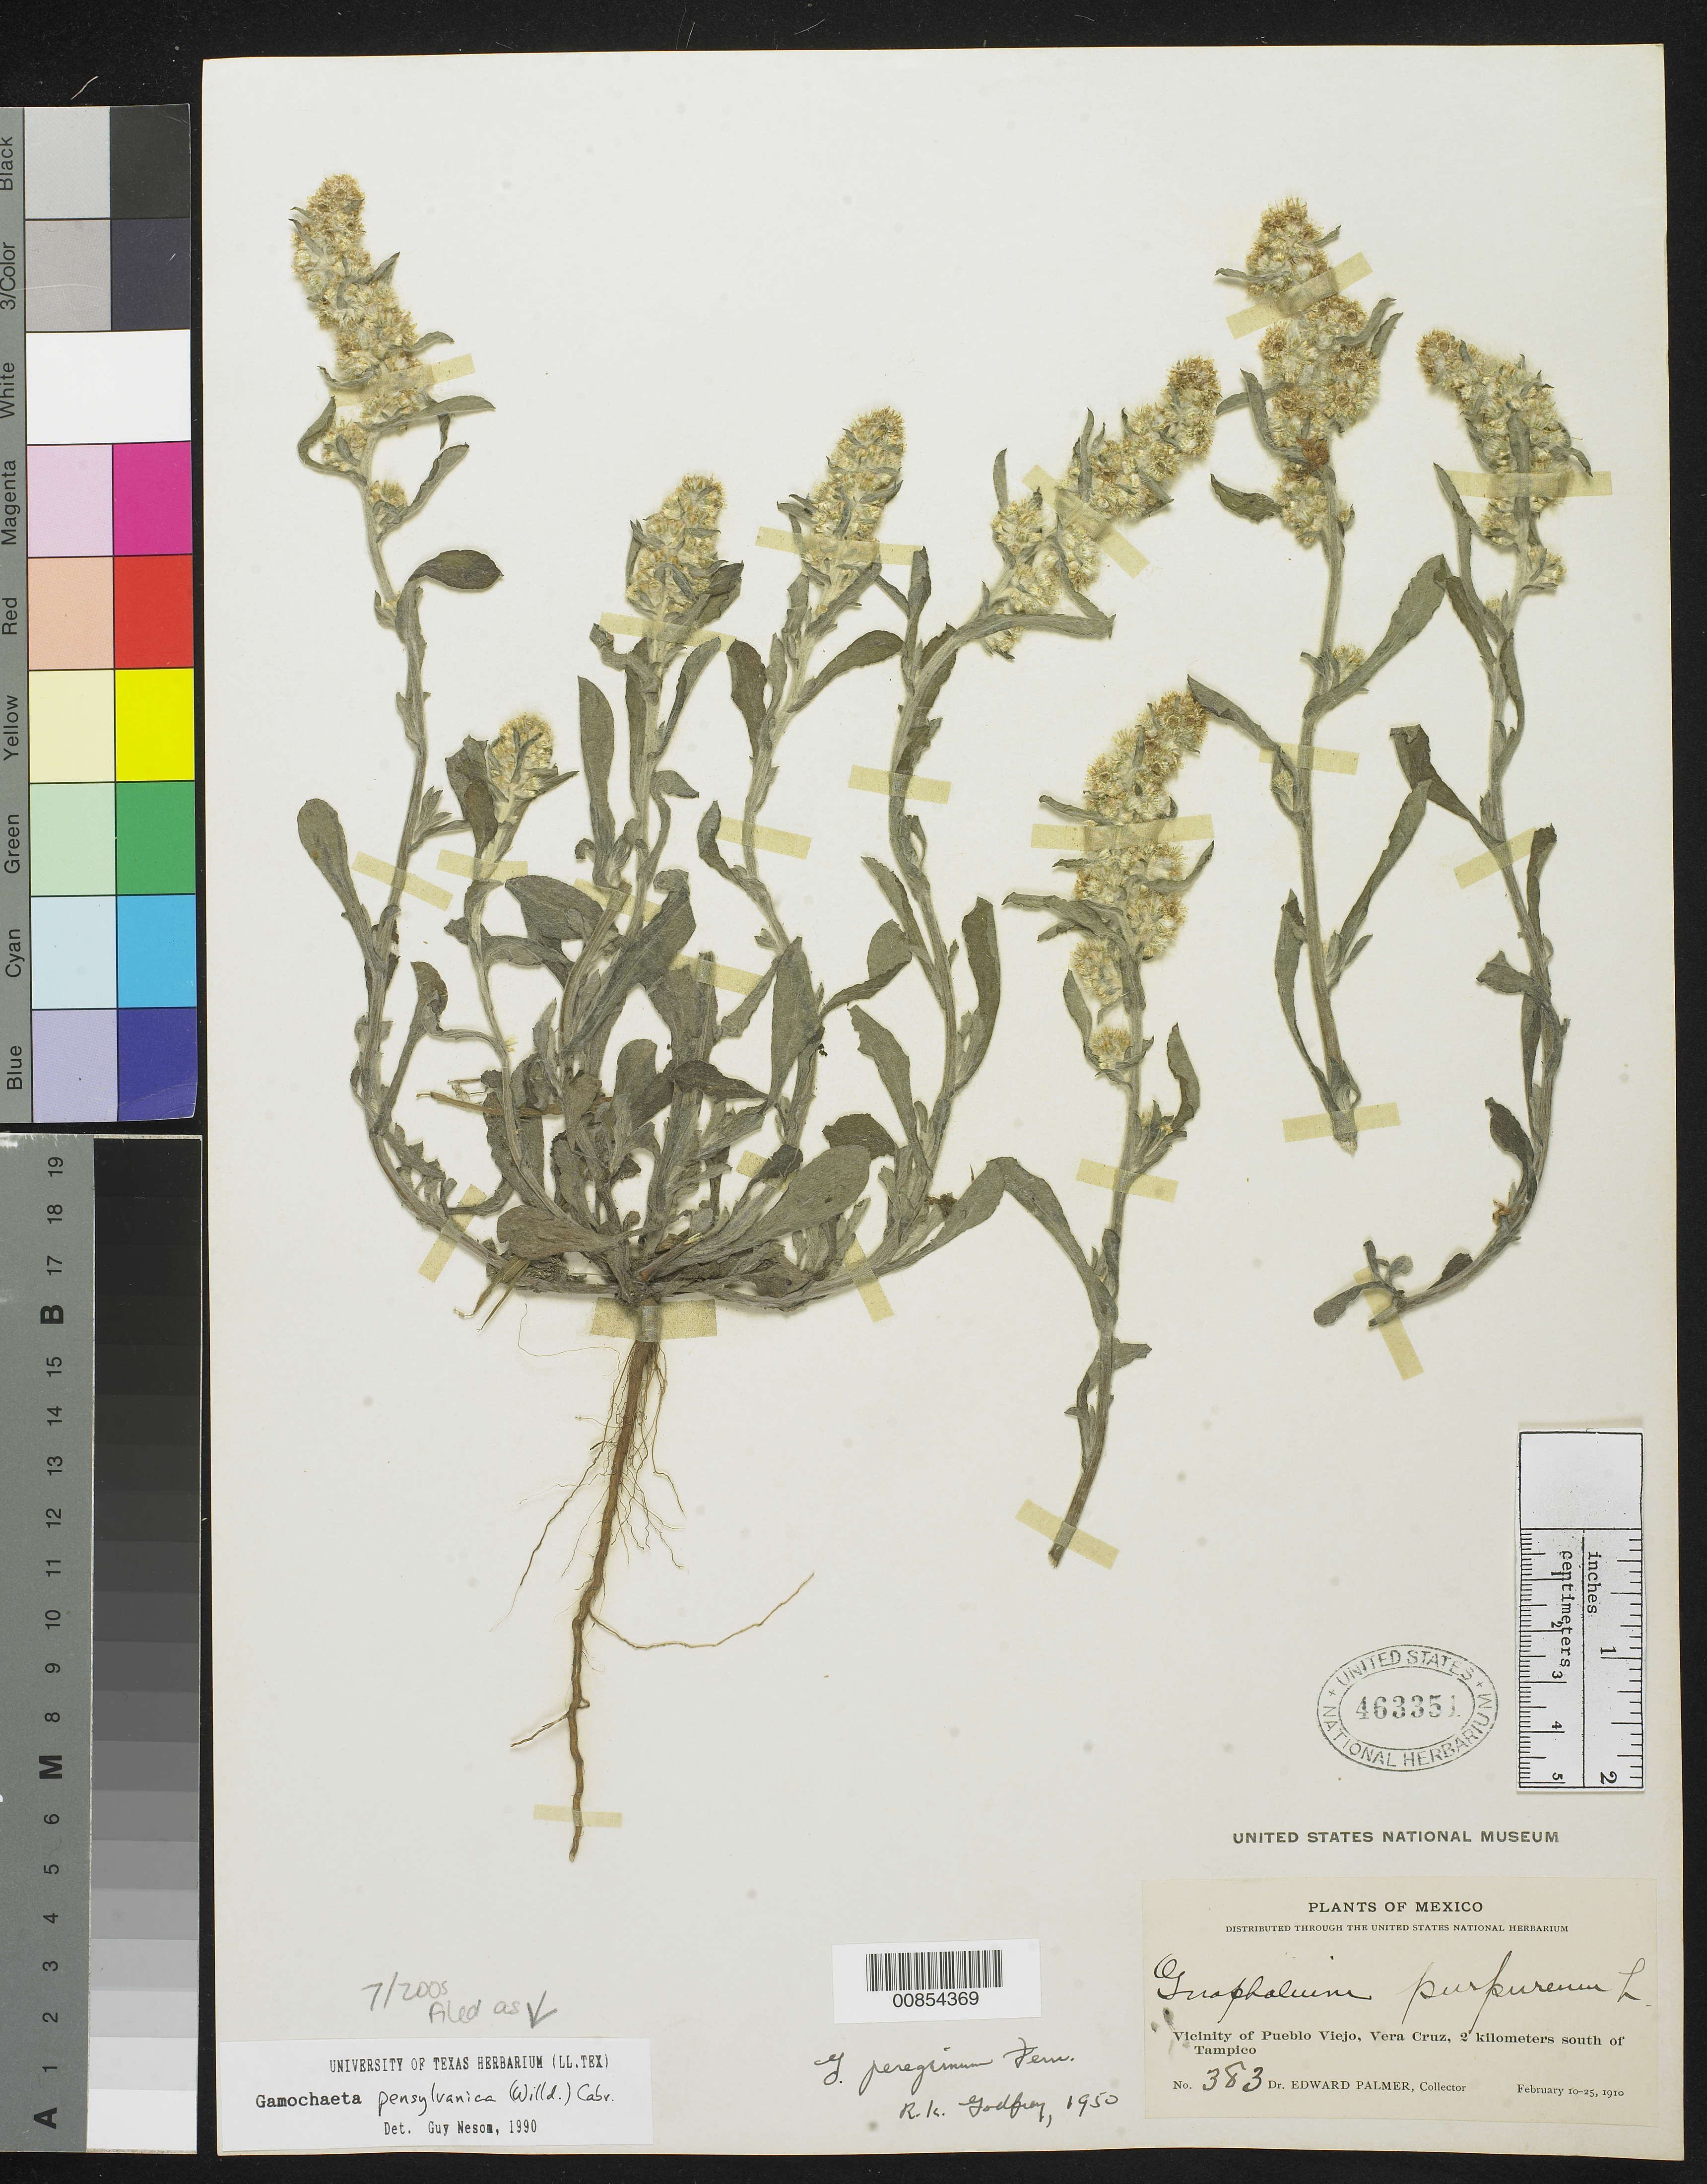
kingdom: Plantae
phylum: Tracheophyta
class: Magnoliopsida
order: Asterales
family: Asteraceae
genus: Gamochaeta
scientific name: Gamochaeta pensylvanica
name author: (Willd.) Cabrera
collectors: E. Palmer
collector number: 383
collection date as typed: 10 Feb 1910 to 25 Feb 1910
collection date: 1910-02-10/1910-02-25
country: Mexico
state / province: Veracruz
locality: Vicinity of Pueblo Viejo, Veracruz, 2 kilometers south of Tampico.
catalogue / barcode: US 463351